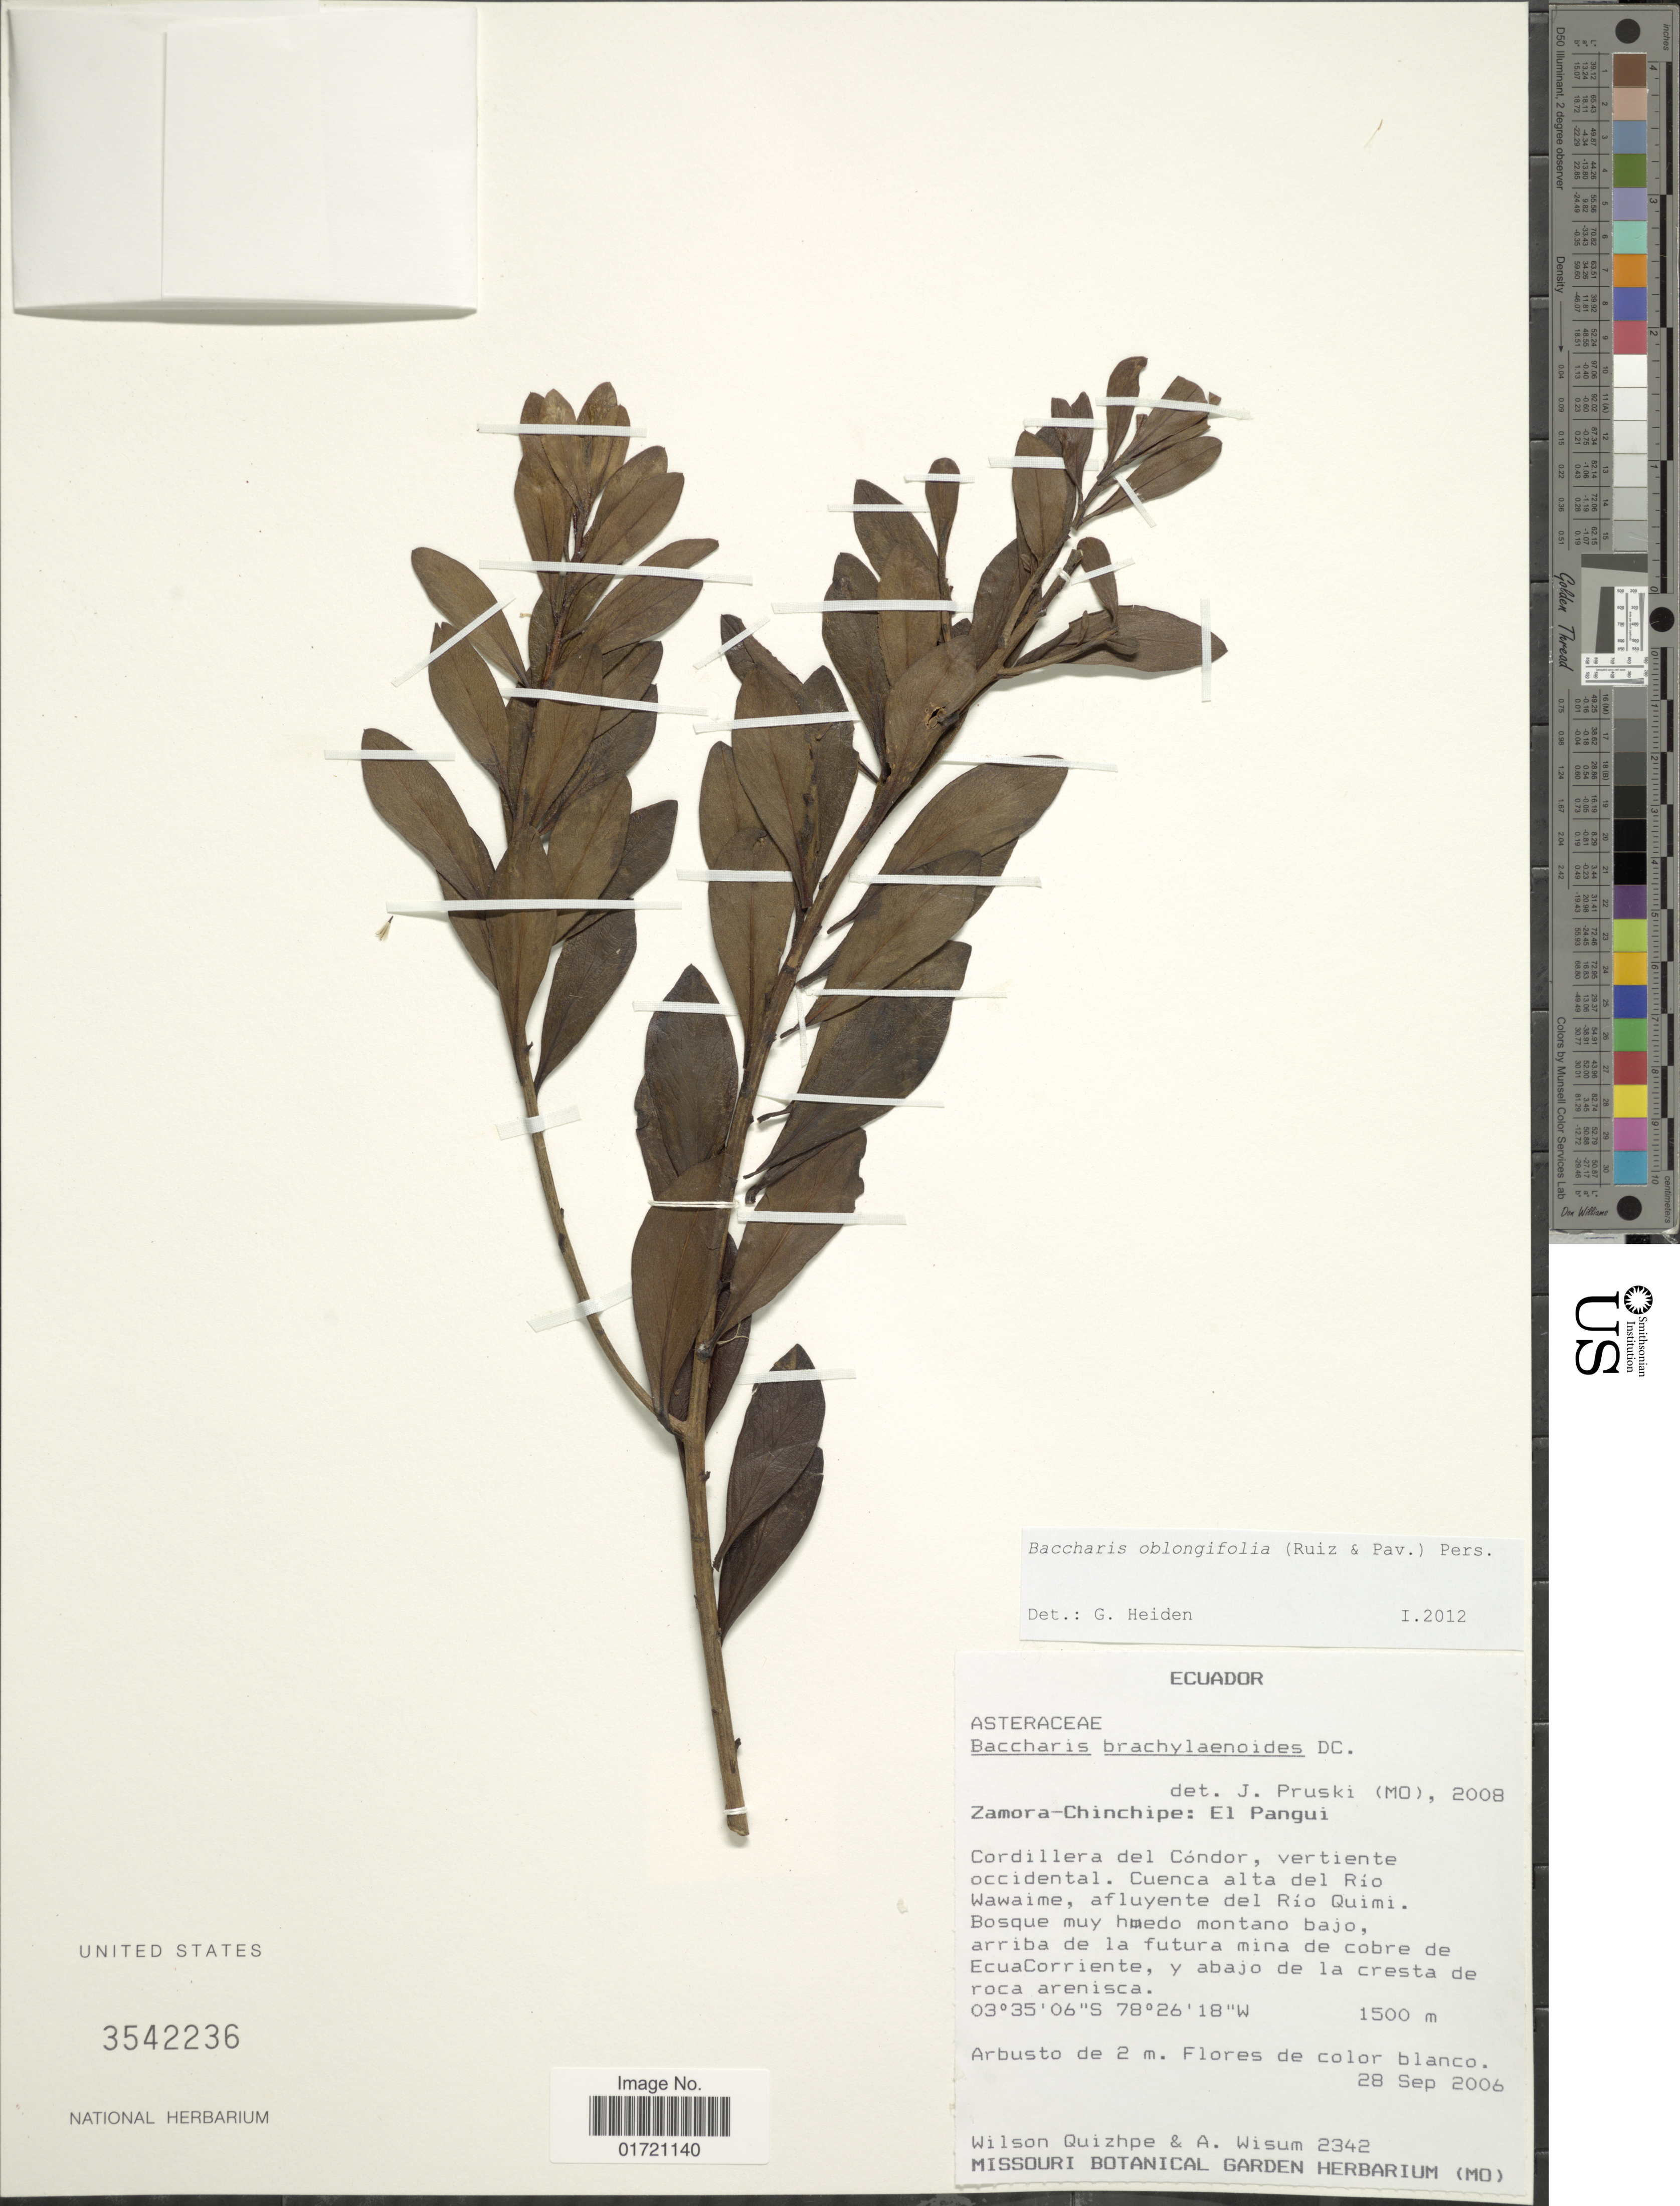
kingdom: Plantae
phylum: Tracheophyta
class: Magnoliopsida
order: Asterales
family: Asteraceae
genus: Baccharis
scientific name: Baccharis oblongifolia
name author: (Ruiz & Pav.) Pers.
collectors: W. Quizhpe & A. Wisum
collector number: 2342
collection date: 2006-09-28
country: Ecuador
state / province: Zamora-Chinchipe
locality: Zamora-Chinchipe: El Pagui. Cordillera del Cóndor, vertiente occidental. Cuenca alta del Rio Wawaime, afluyente del Rio Quimi. Bosque muy huedo montano bajo, arriba de la futura mina de cobre de Ecua Corriente, y abajo de la cresta de roca arenisca.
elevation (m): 1500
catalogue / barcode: US 3542236